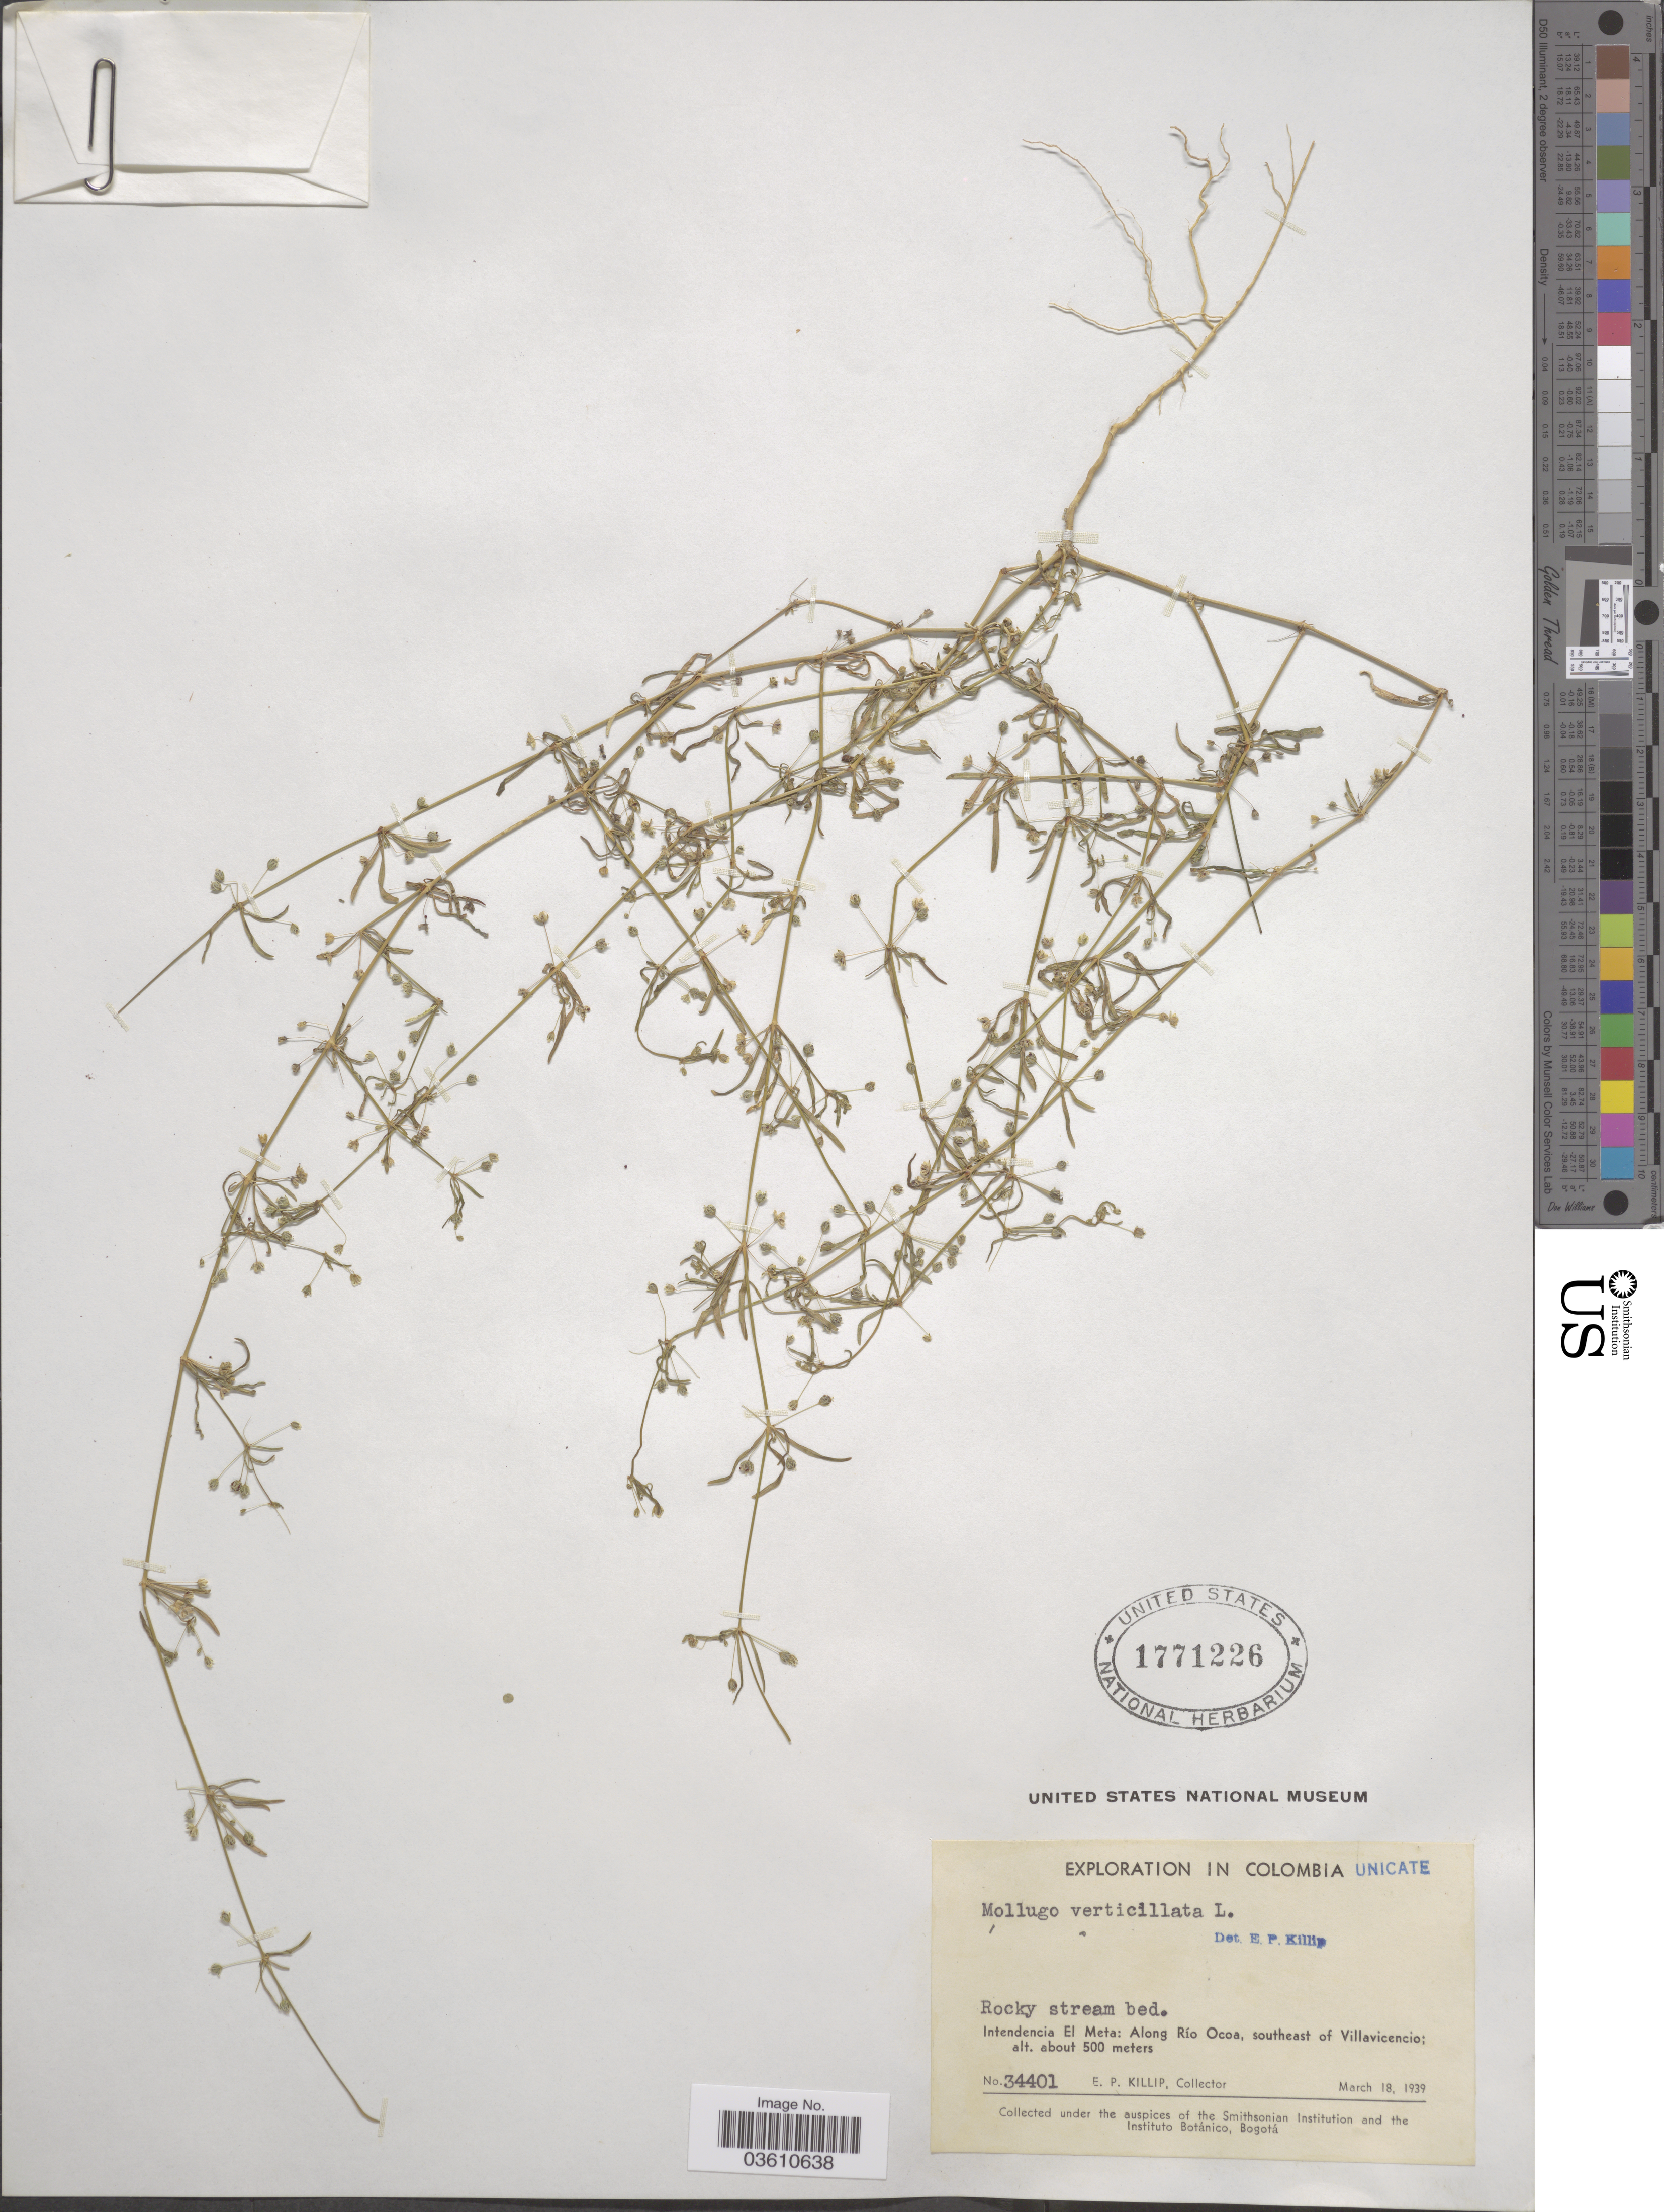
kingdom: Plantae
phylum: Tracheophyta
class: Magnoliopsida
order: Caryophyllales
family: Molluginaceae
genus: Mollugo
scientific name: Mollugo verticillata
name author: L.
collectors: E. P. Killip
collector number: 34401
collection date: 1939-03-18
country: Colombia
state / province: Meta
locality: Intendencia El Meta; Along Río Ocoa, southeast of Villavicencio.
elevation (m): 500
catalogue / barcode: US 1771226